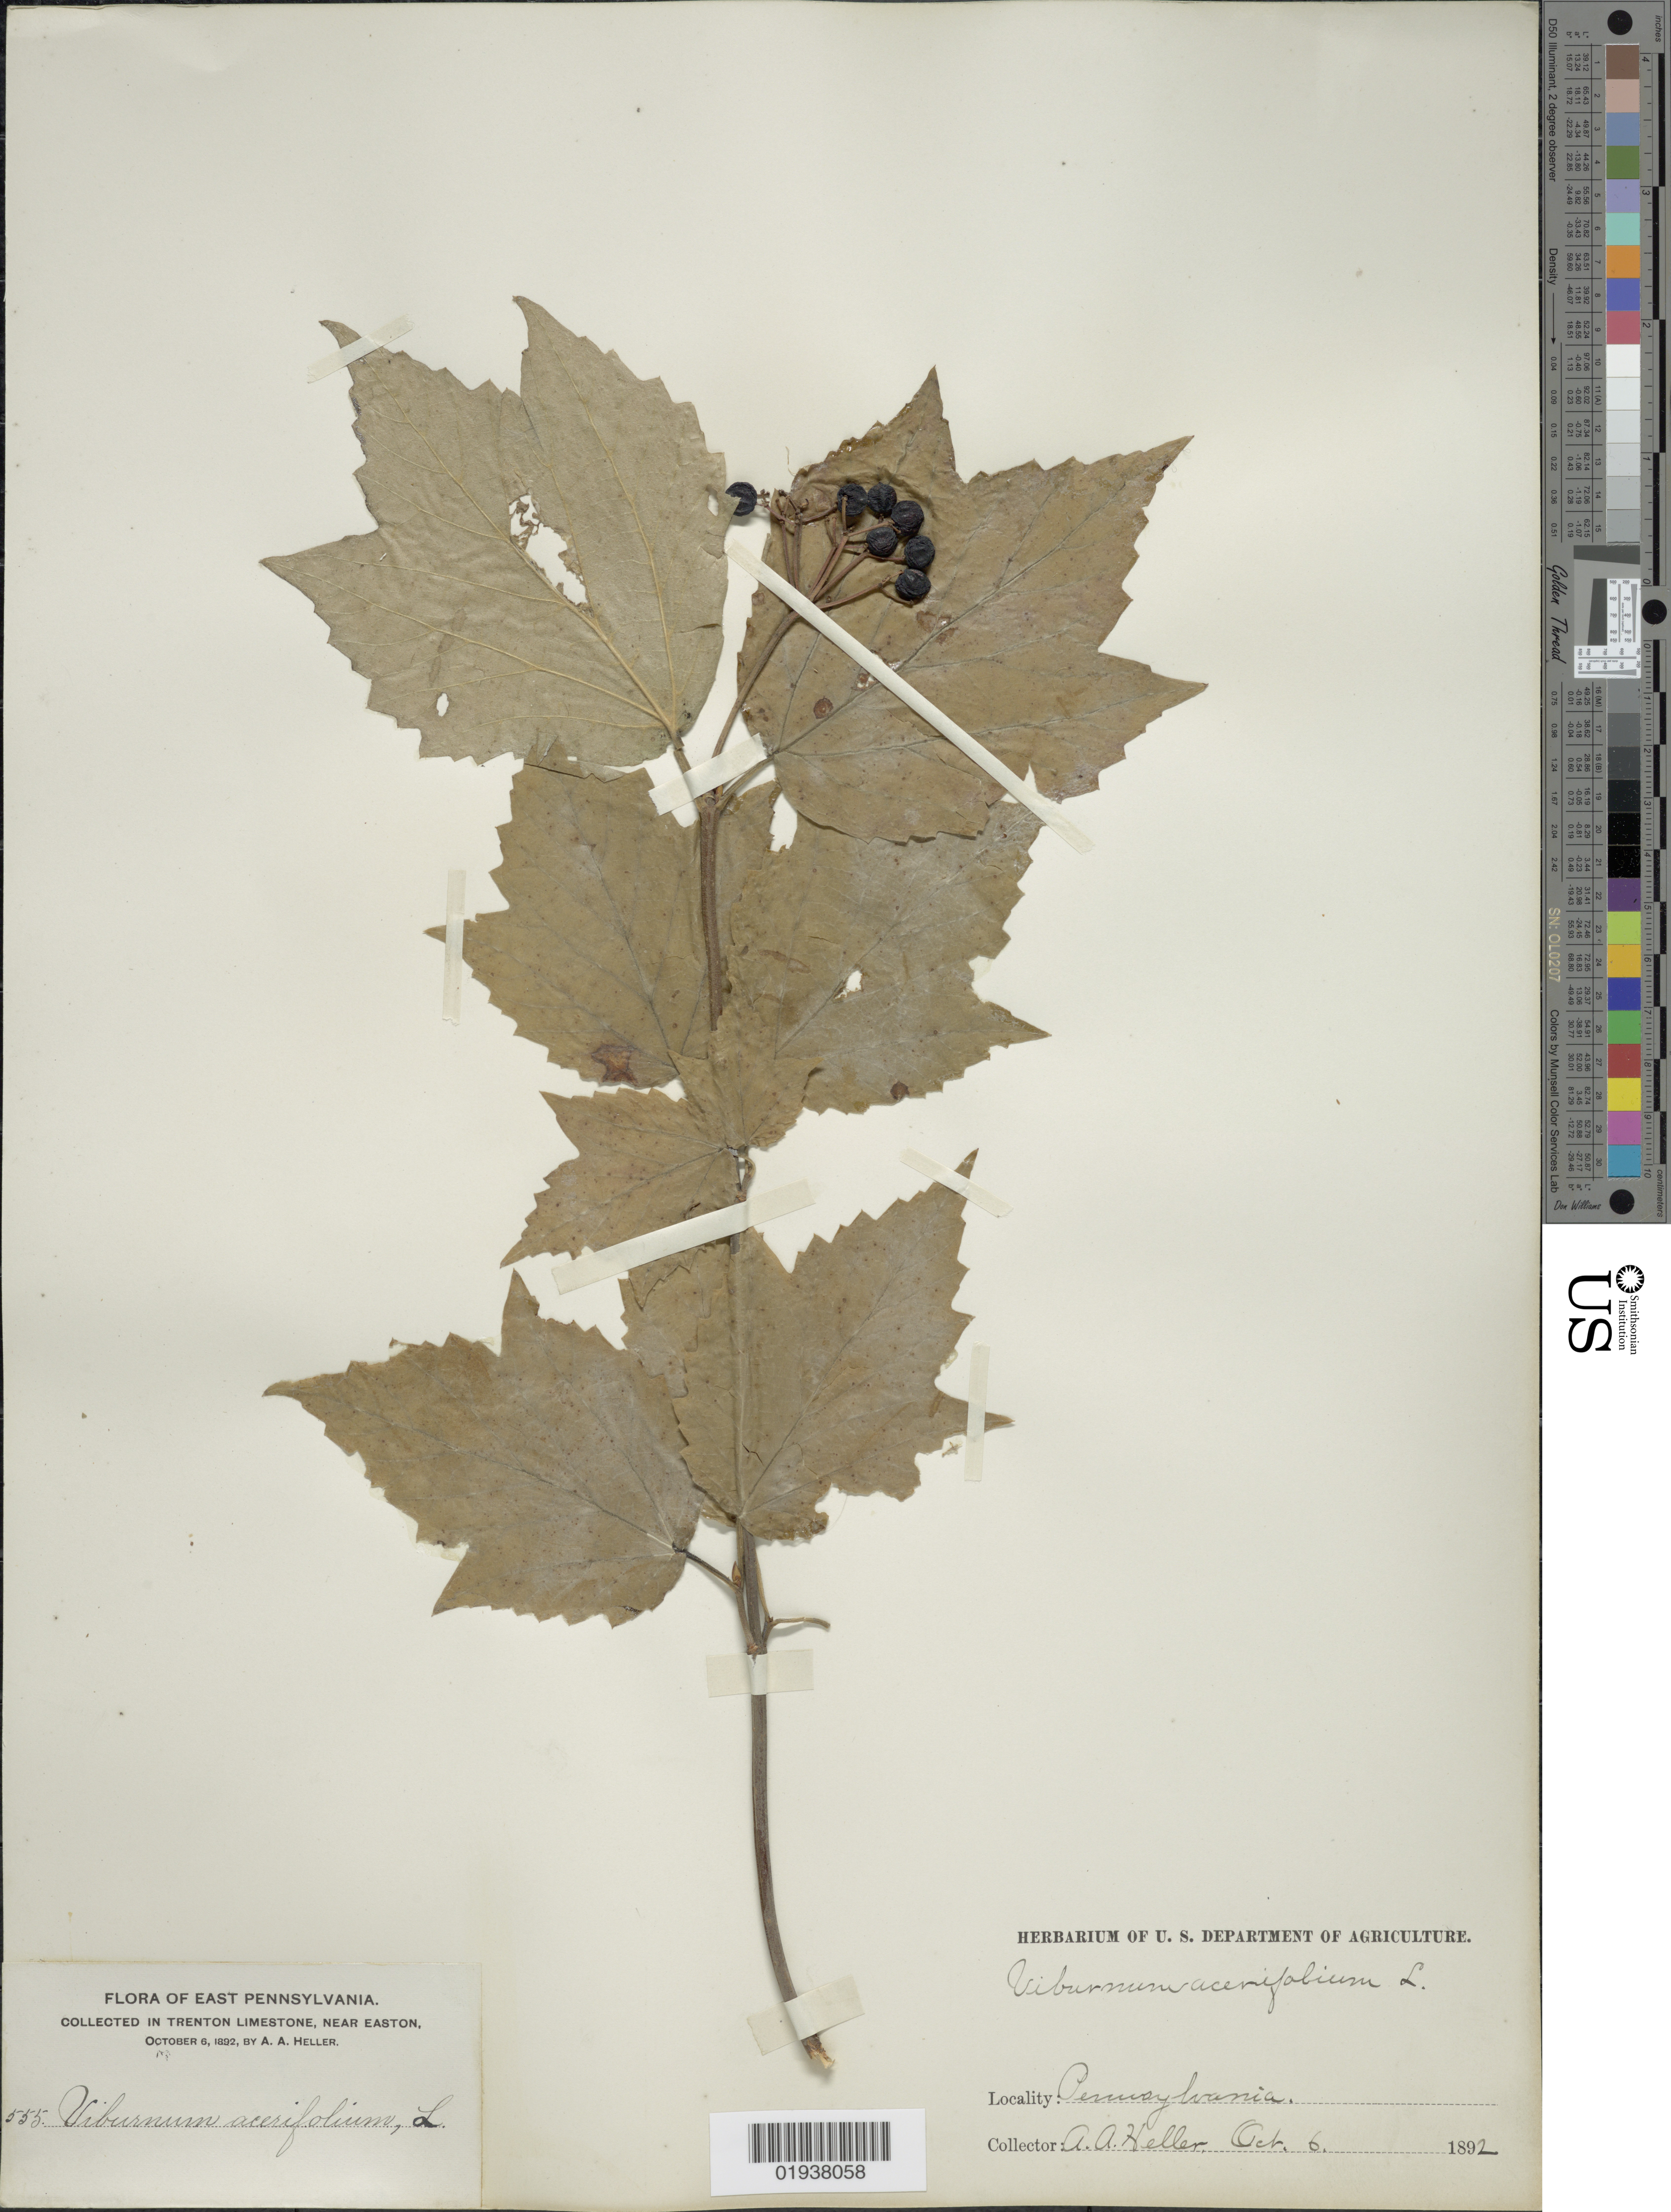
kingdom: Plantae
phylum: Tracheophyta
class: Magnoliopsida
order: Dipsacales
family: Viburnaceae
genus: Viburnum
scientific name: Viburnum acerifolium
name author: L.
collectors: A. A. Heller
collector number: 555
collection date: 1892-10-06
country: United States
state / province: Pennsylvania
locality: East Pennsylvania. Trenton Limestone, near Easton.